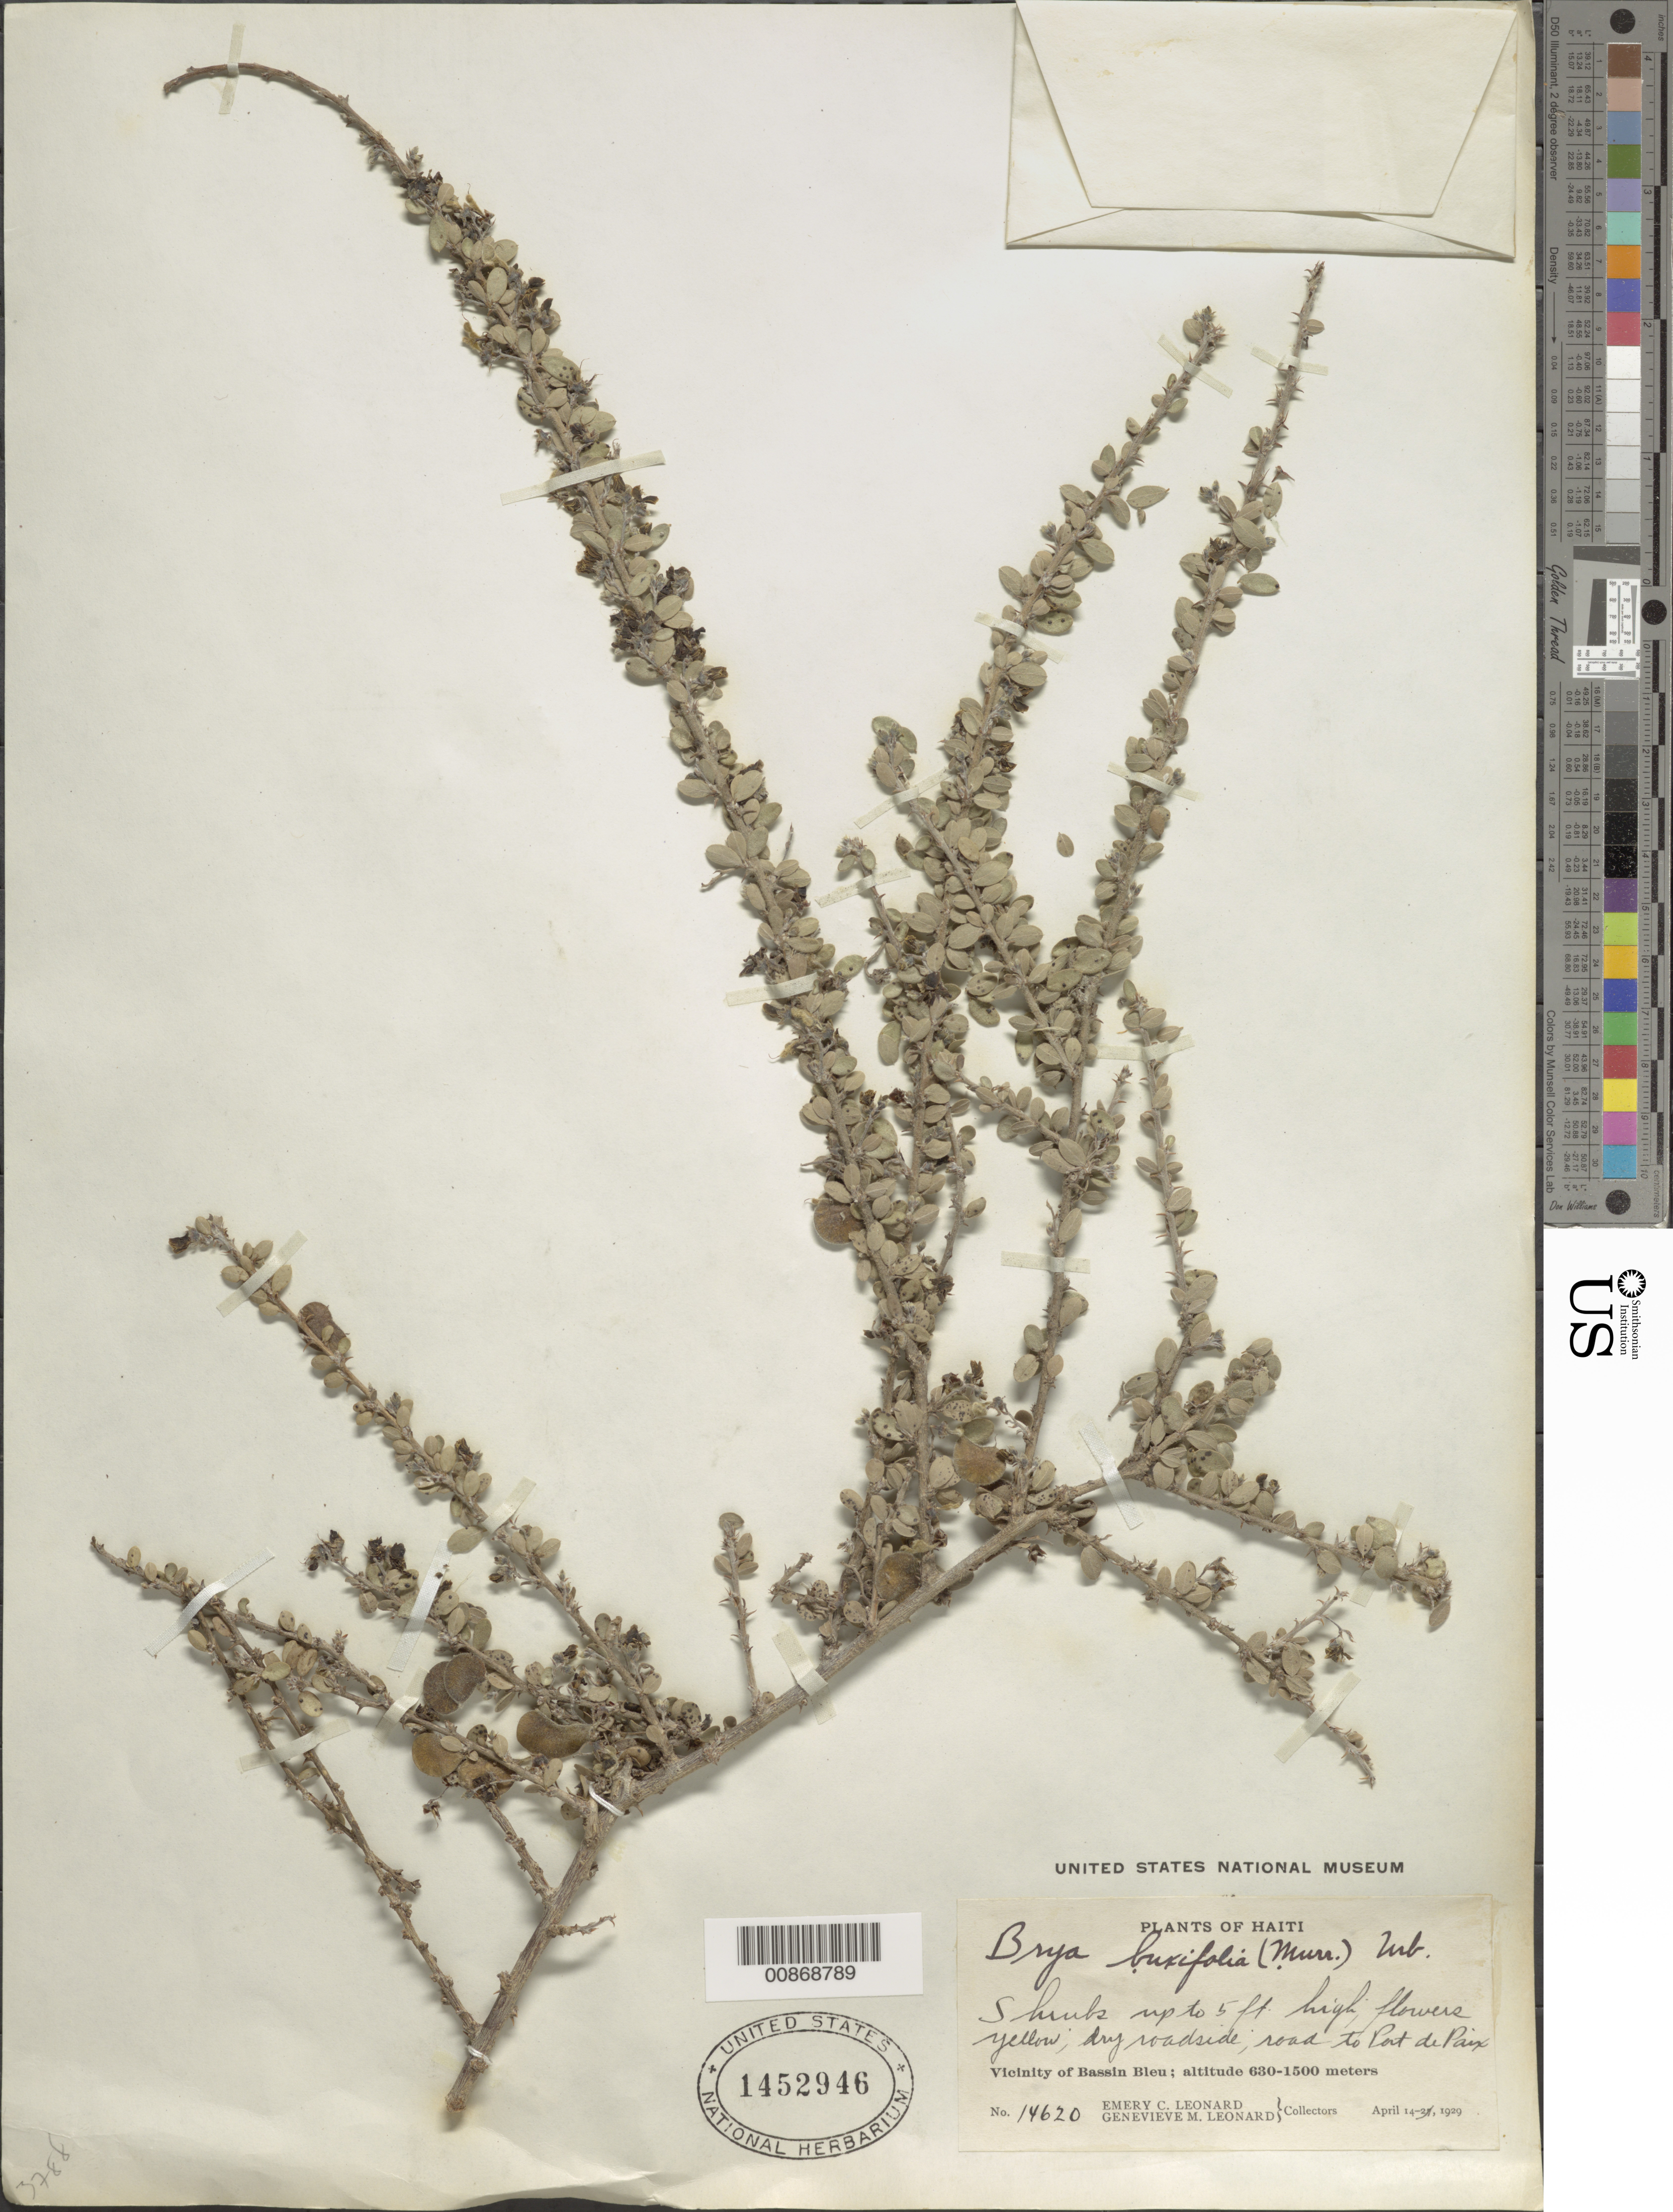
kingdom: Plantae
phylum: Tracheophyta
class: Magnoliopsida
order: Fabales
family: Fabaceae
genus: Brya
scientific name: Brya buxifolia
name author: (Murray) Urb.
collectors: E. C. Leonard & G. M. Leonard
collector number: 14620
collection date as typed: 14 Apr 1929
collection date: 1929-04-14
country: Haiti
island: Hispaniola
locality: Vicinity of Bassin Bleu. Road to Port de Paix.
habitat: Dry roadside.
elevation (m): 630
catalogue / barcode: US 1452946